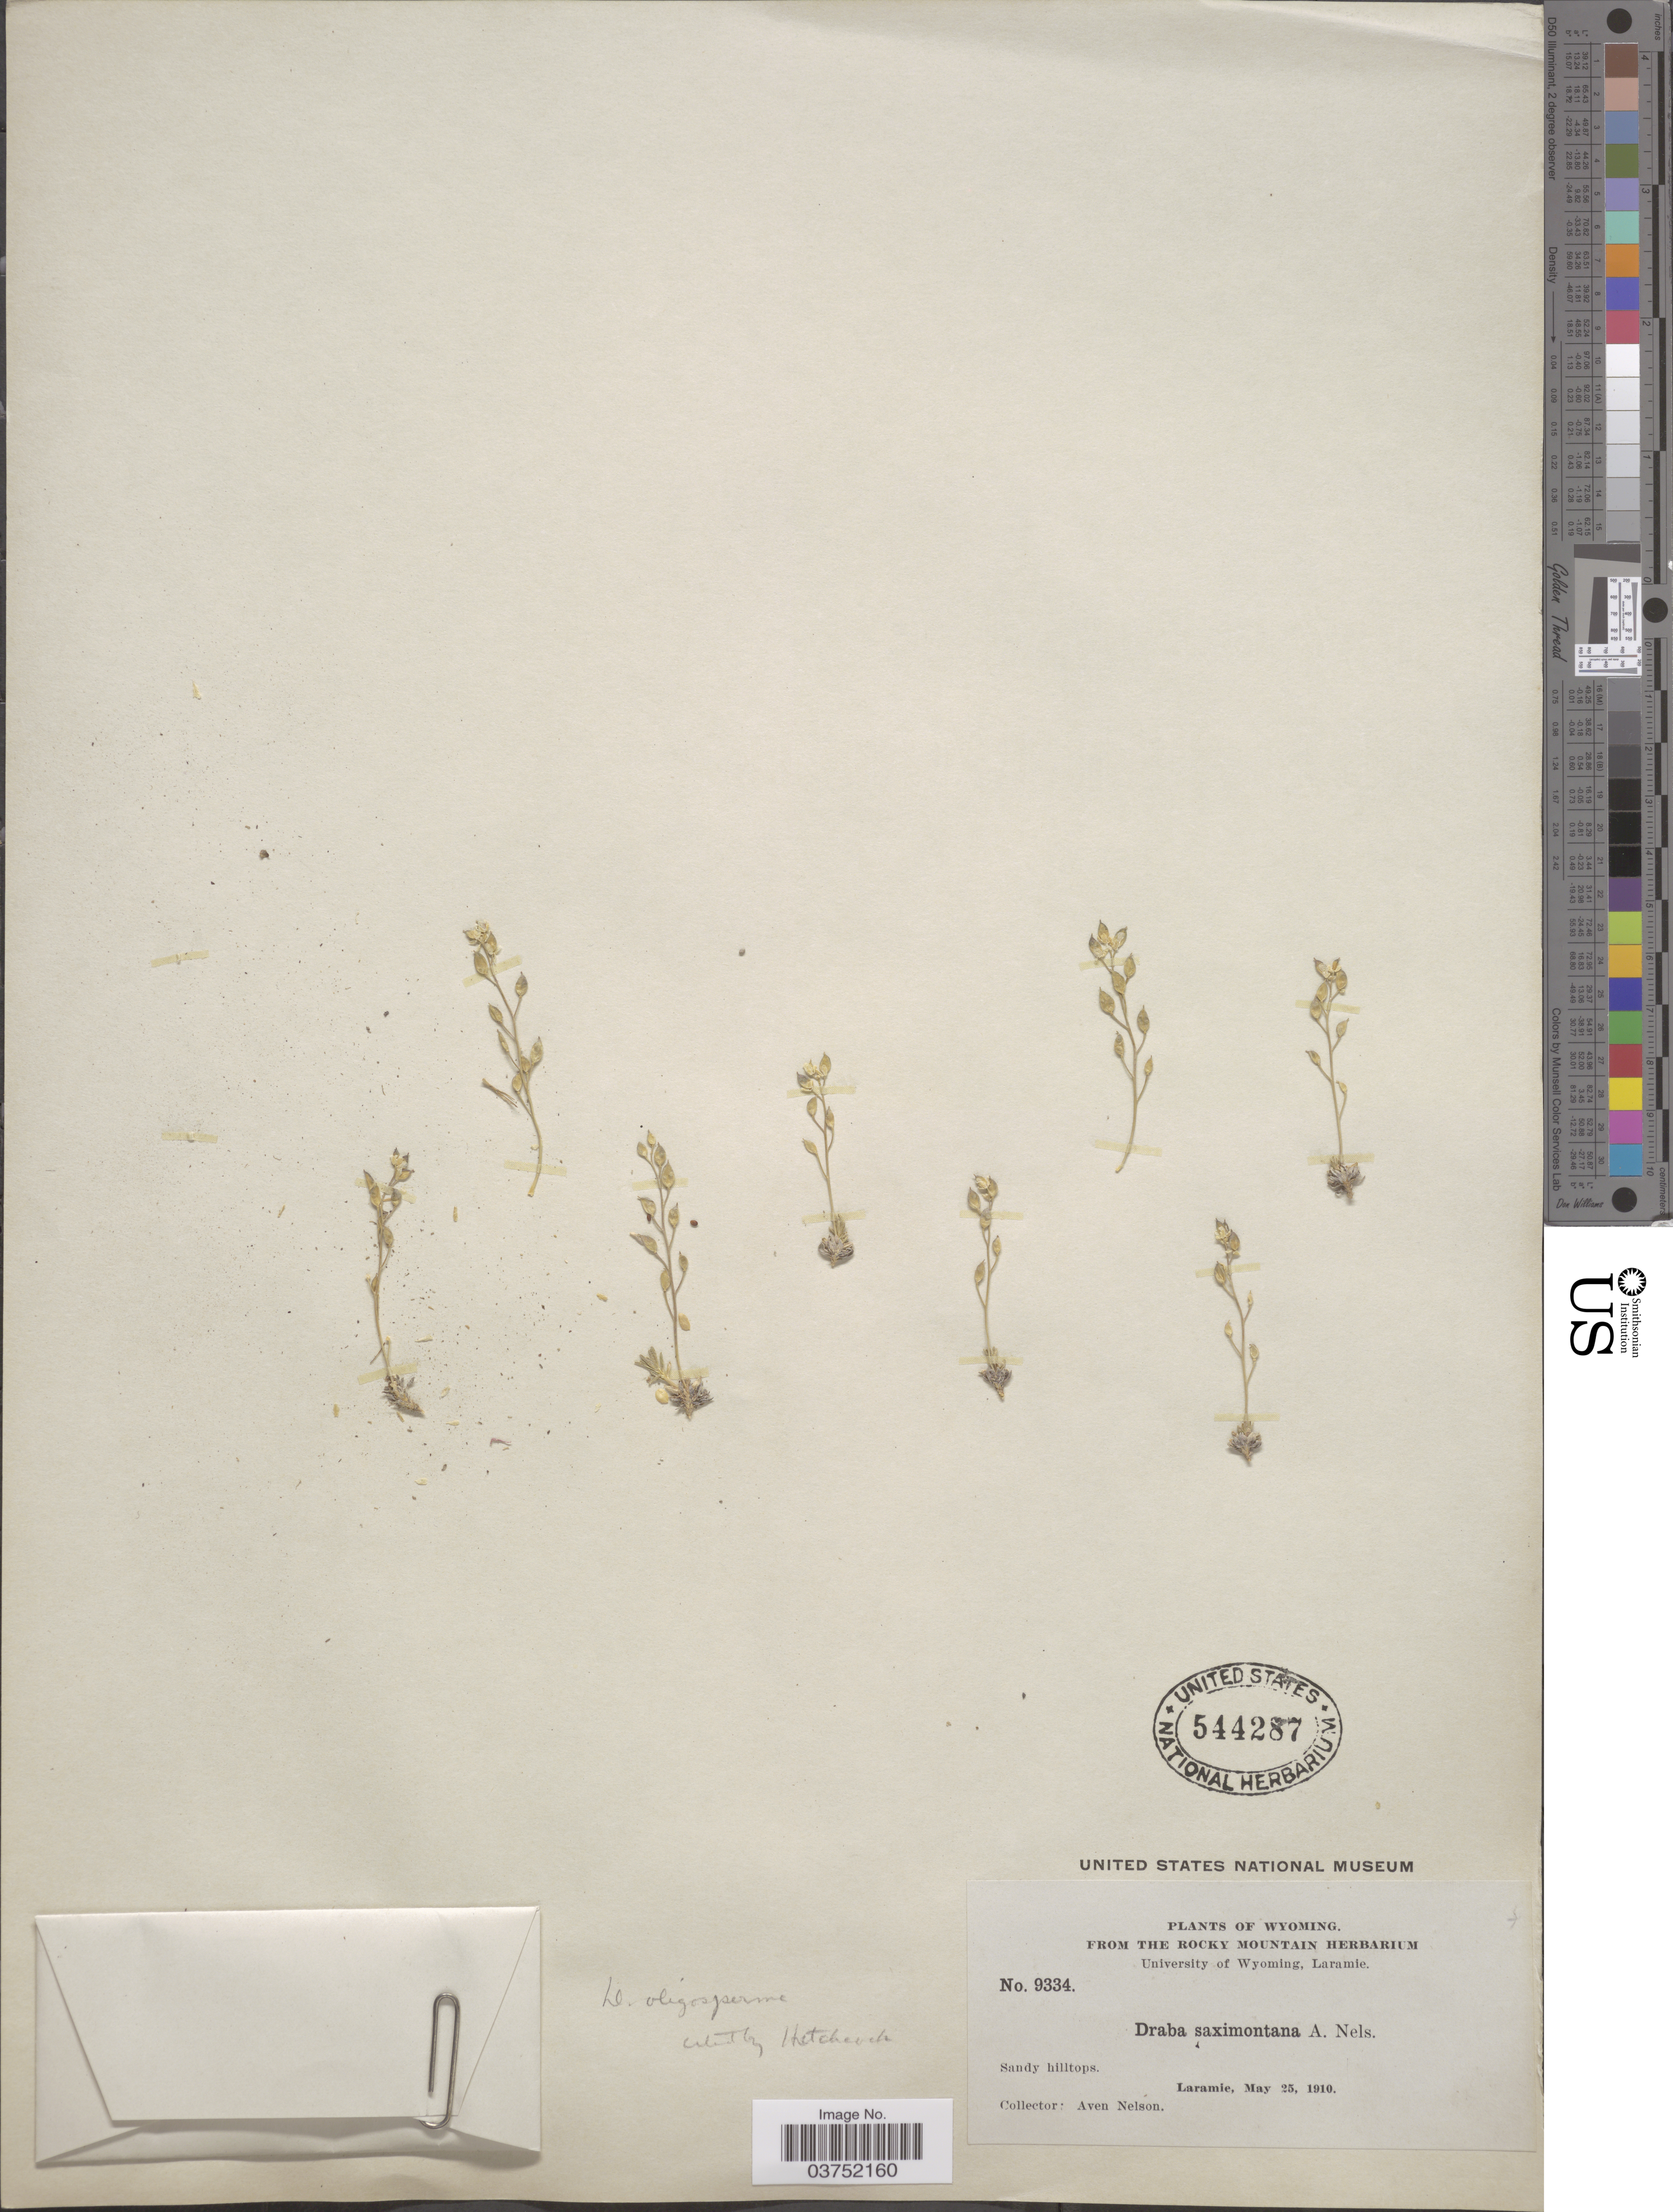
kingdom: Plantae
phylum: Tracheophyta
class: Magnoliopsida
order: Brassicales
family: Brassicaceae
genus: Draba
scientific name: Draba oligosperma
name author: Hook.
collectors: A. Nelson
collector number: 9334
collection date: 1910-05-25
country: United States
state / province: Wyoming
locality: Laramie.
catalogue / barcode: US 544287